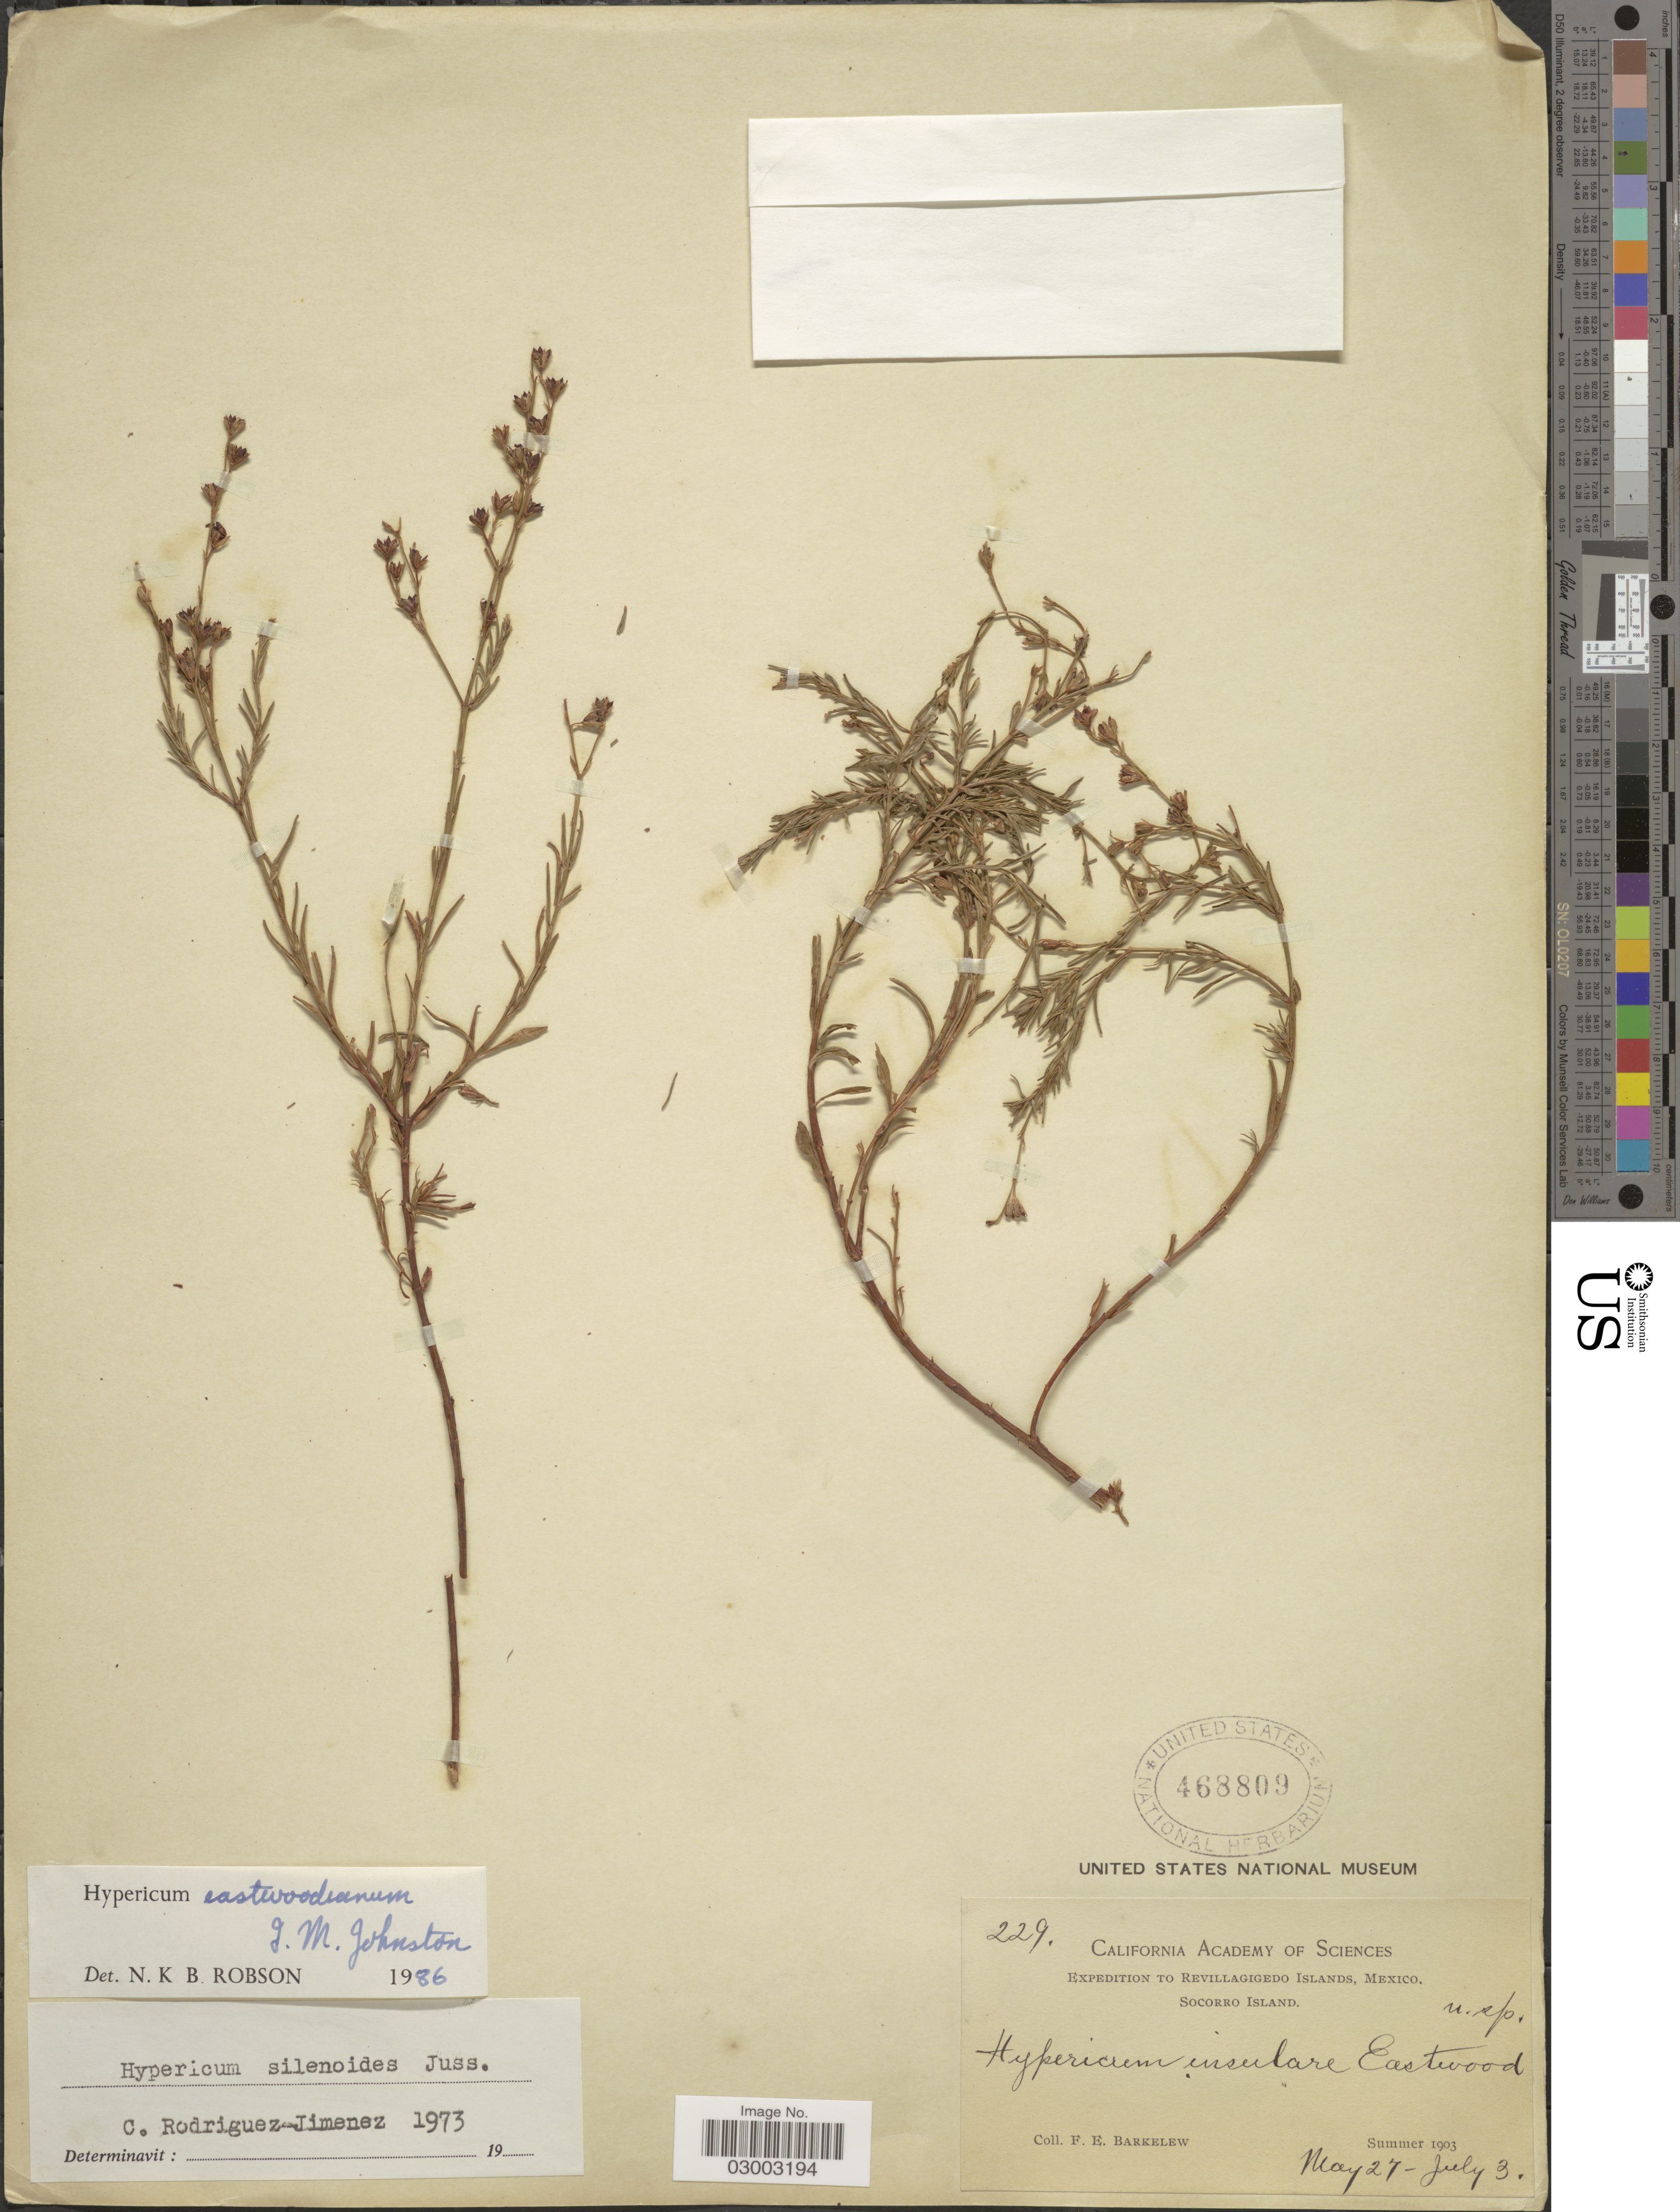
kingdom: Plantae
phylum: Tracheophyta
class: Magnoliopsida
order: Malpighiales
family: Hypericaceae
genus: Hypericum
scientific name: Hypericum eastwoodianum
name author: I.M. Johnst.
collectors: F. Barkelew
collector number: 229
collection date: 1903-05-27/1903-07-03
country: Mexico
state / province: Colima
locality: Revillagigedo Islands, Socorro Island.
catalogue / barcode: US 468809